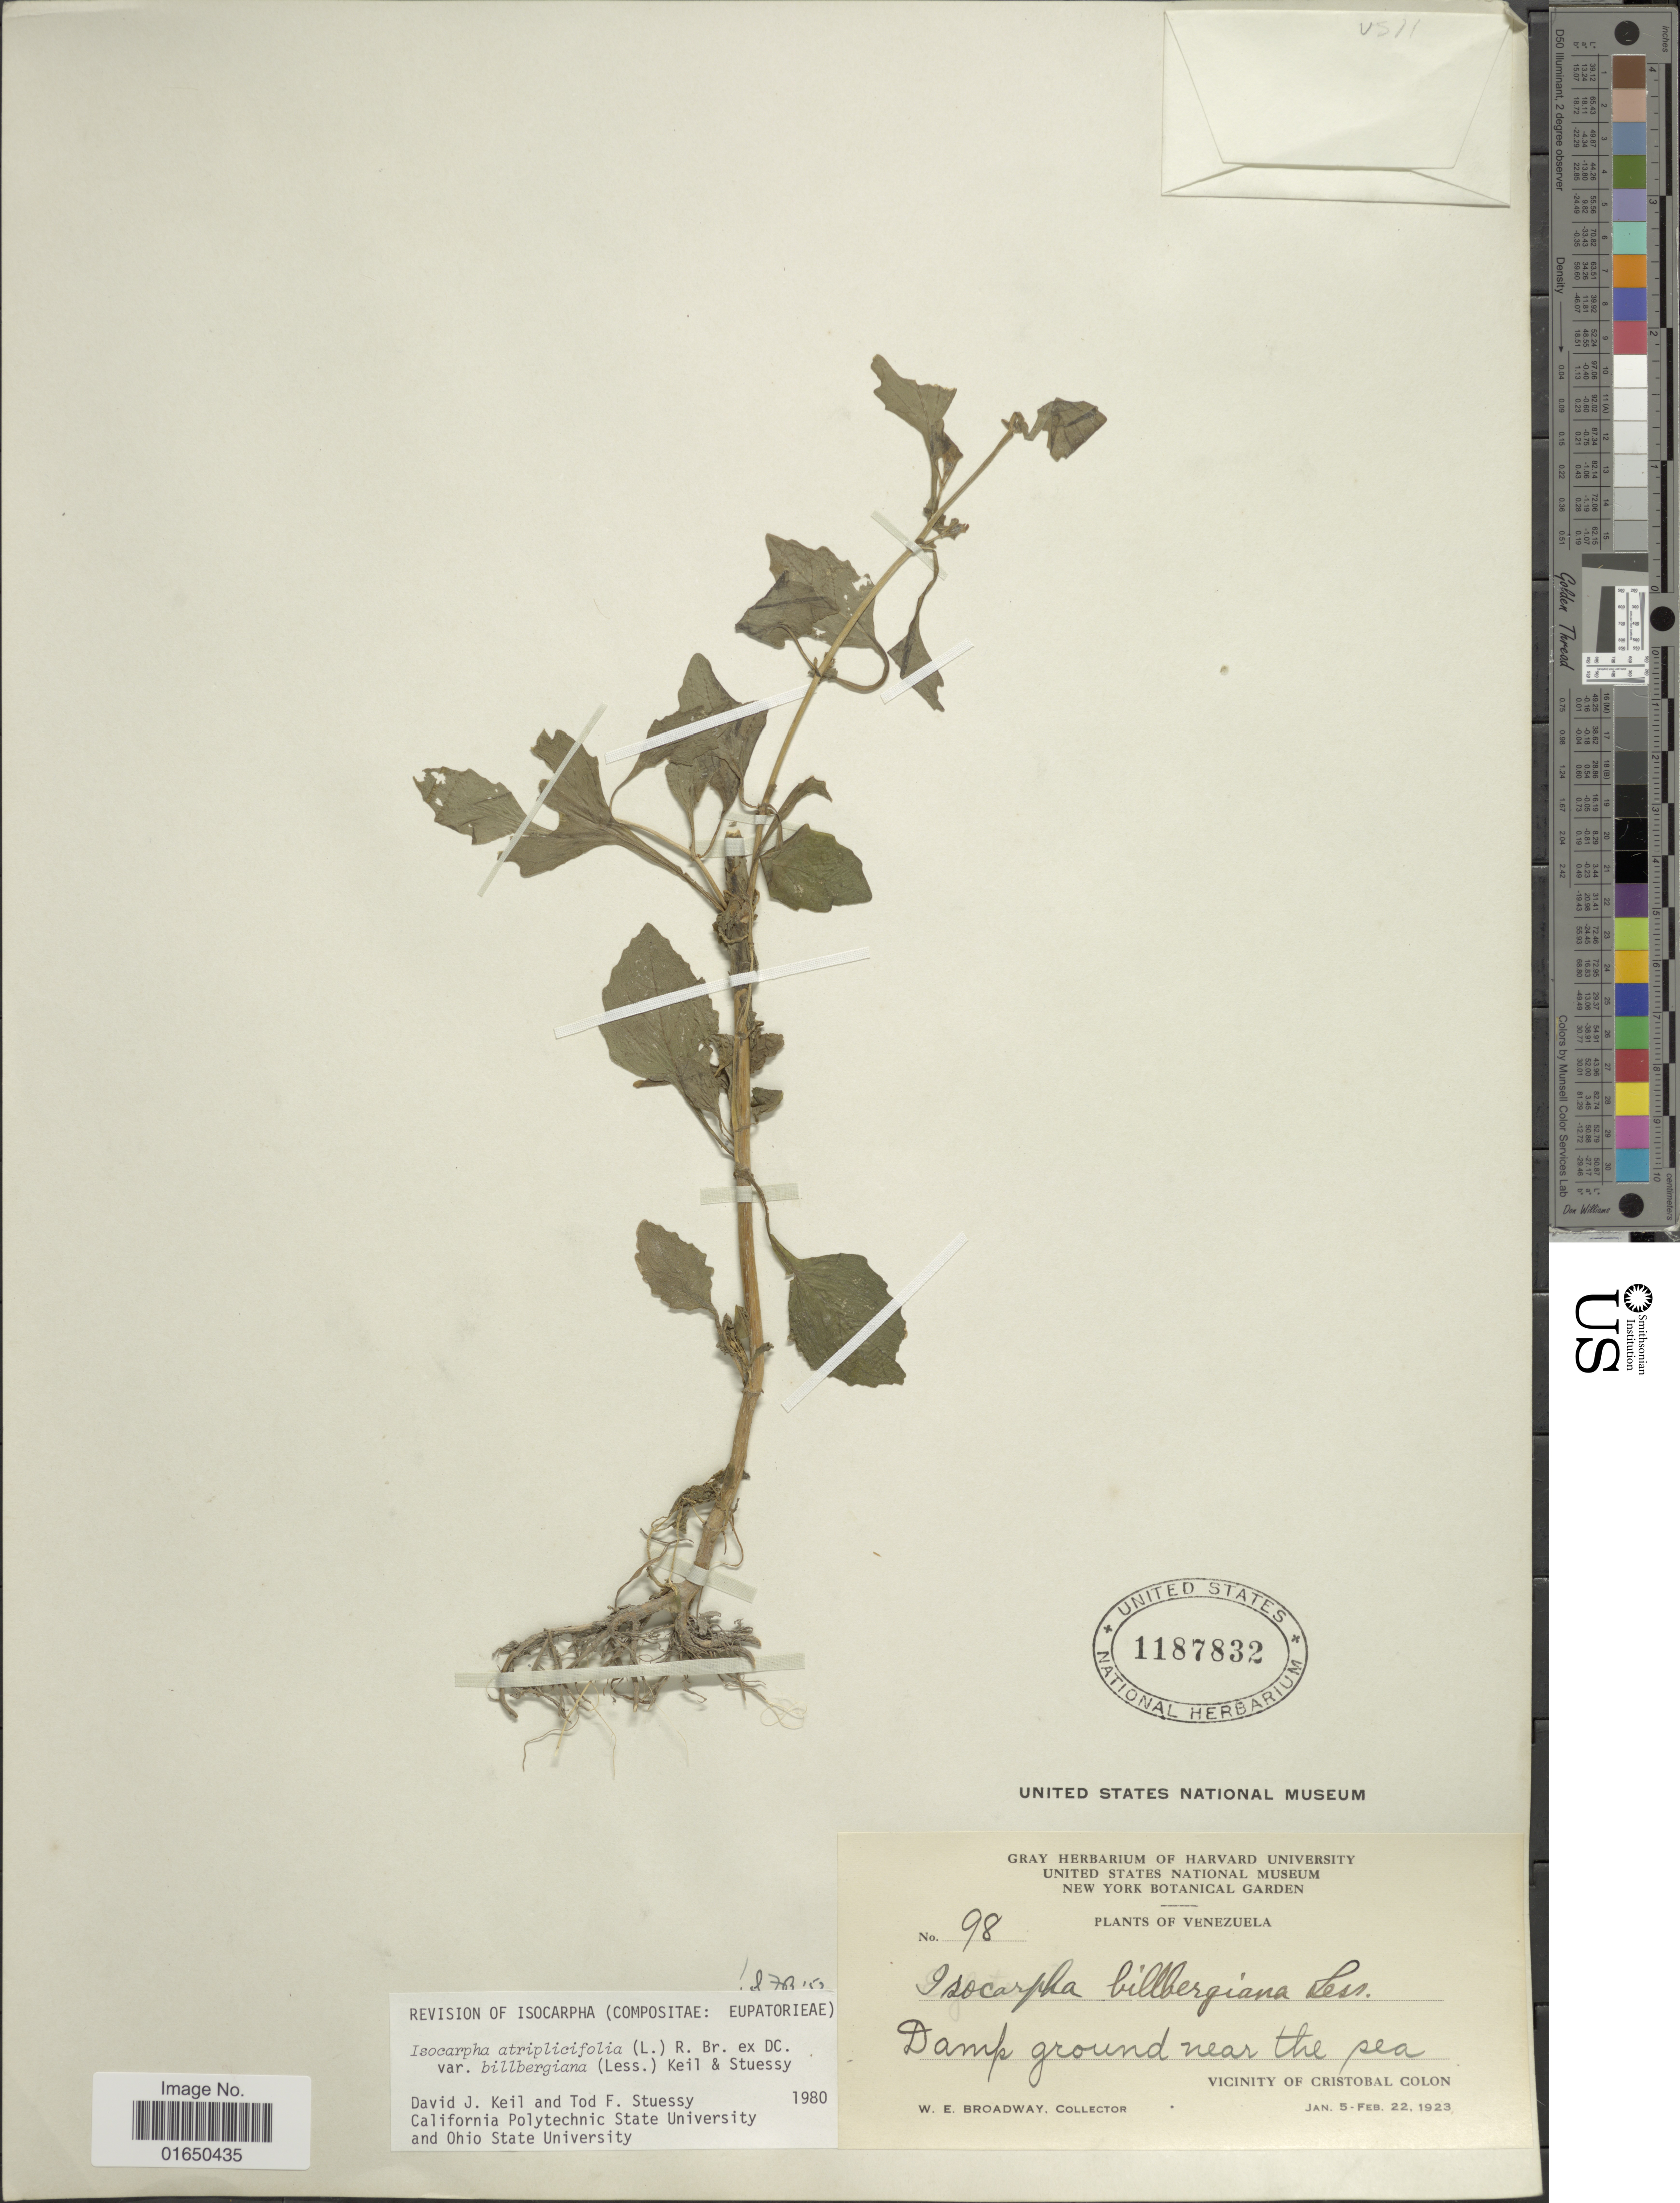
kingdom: Plantae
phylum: Tracheophyta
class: Magnoliopsida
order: Asterales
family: Asteraceae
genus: Isocarpha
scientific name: Isocarpha atriplicifolia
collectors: W. E. Broadway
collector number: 98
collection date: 1923-01-05/1923-02-22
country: Venezuela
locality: Damp ground near the sea, Vicinity of Cristobal Colon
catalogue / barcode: US 1187832